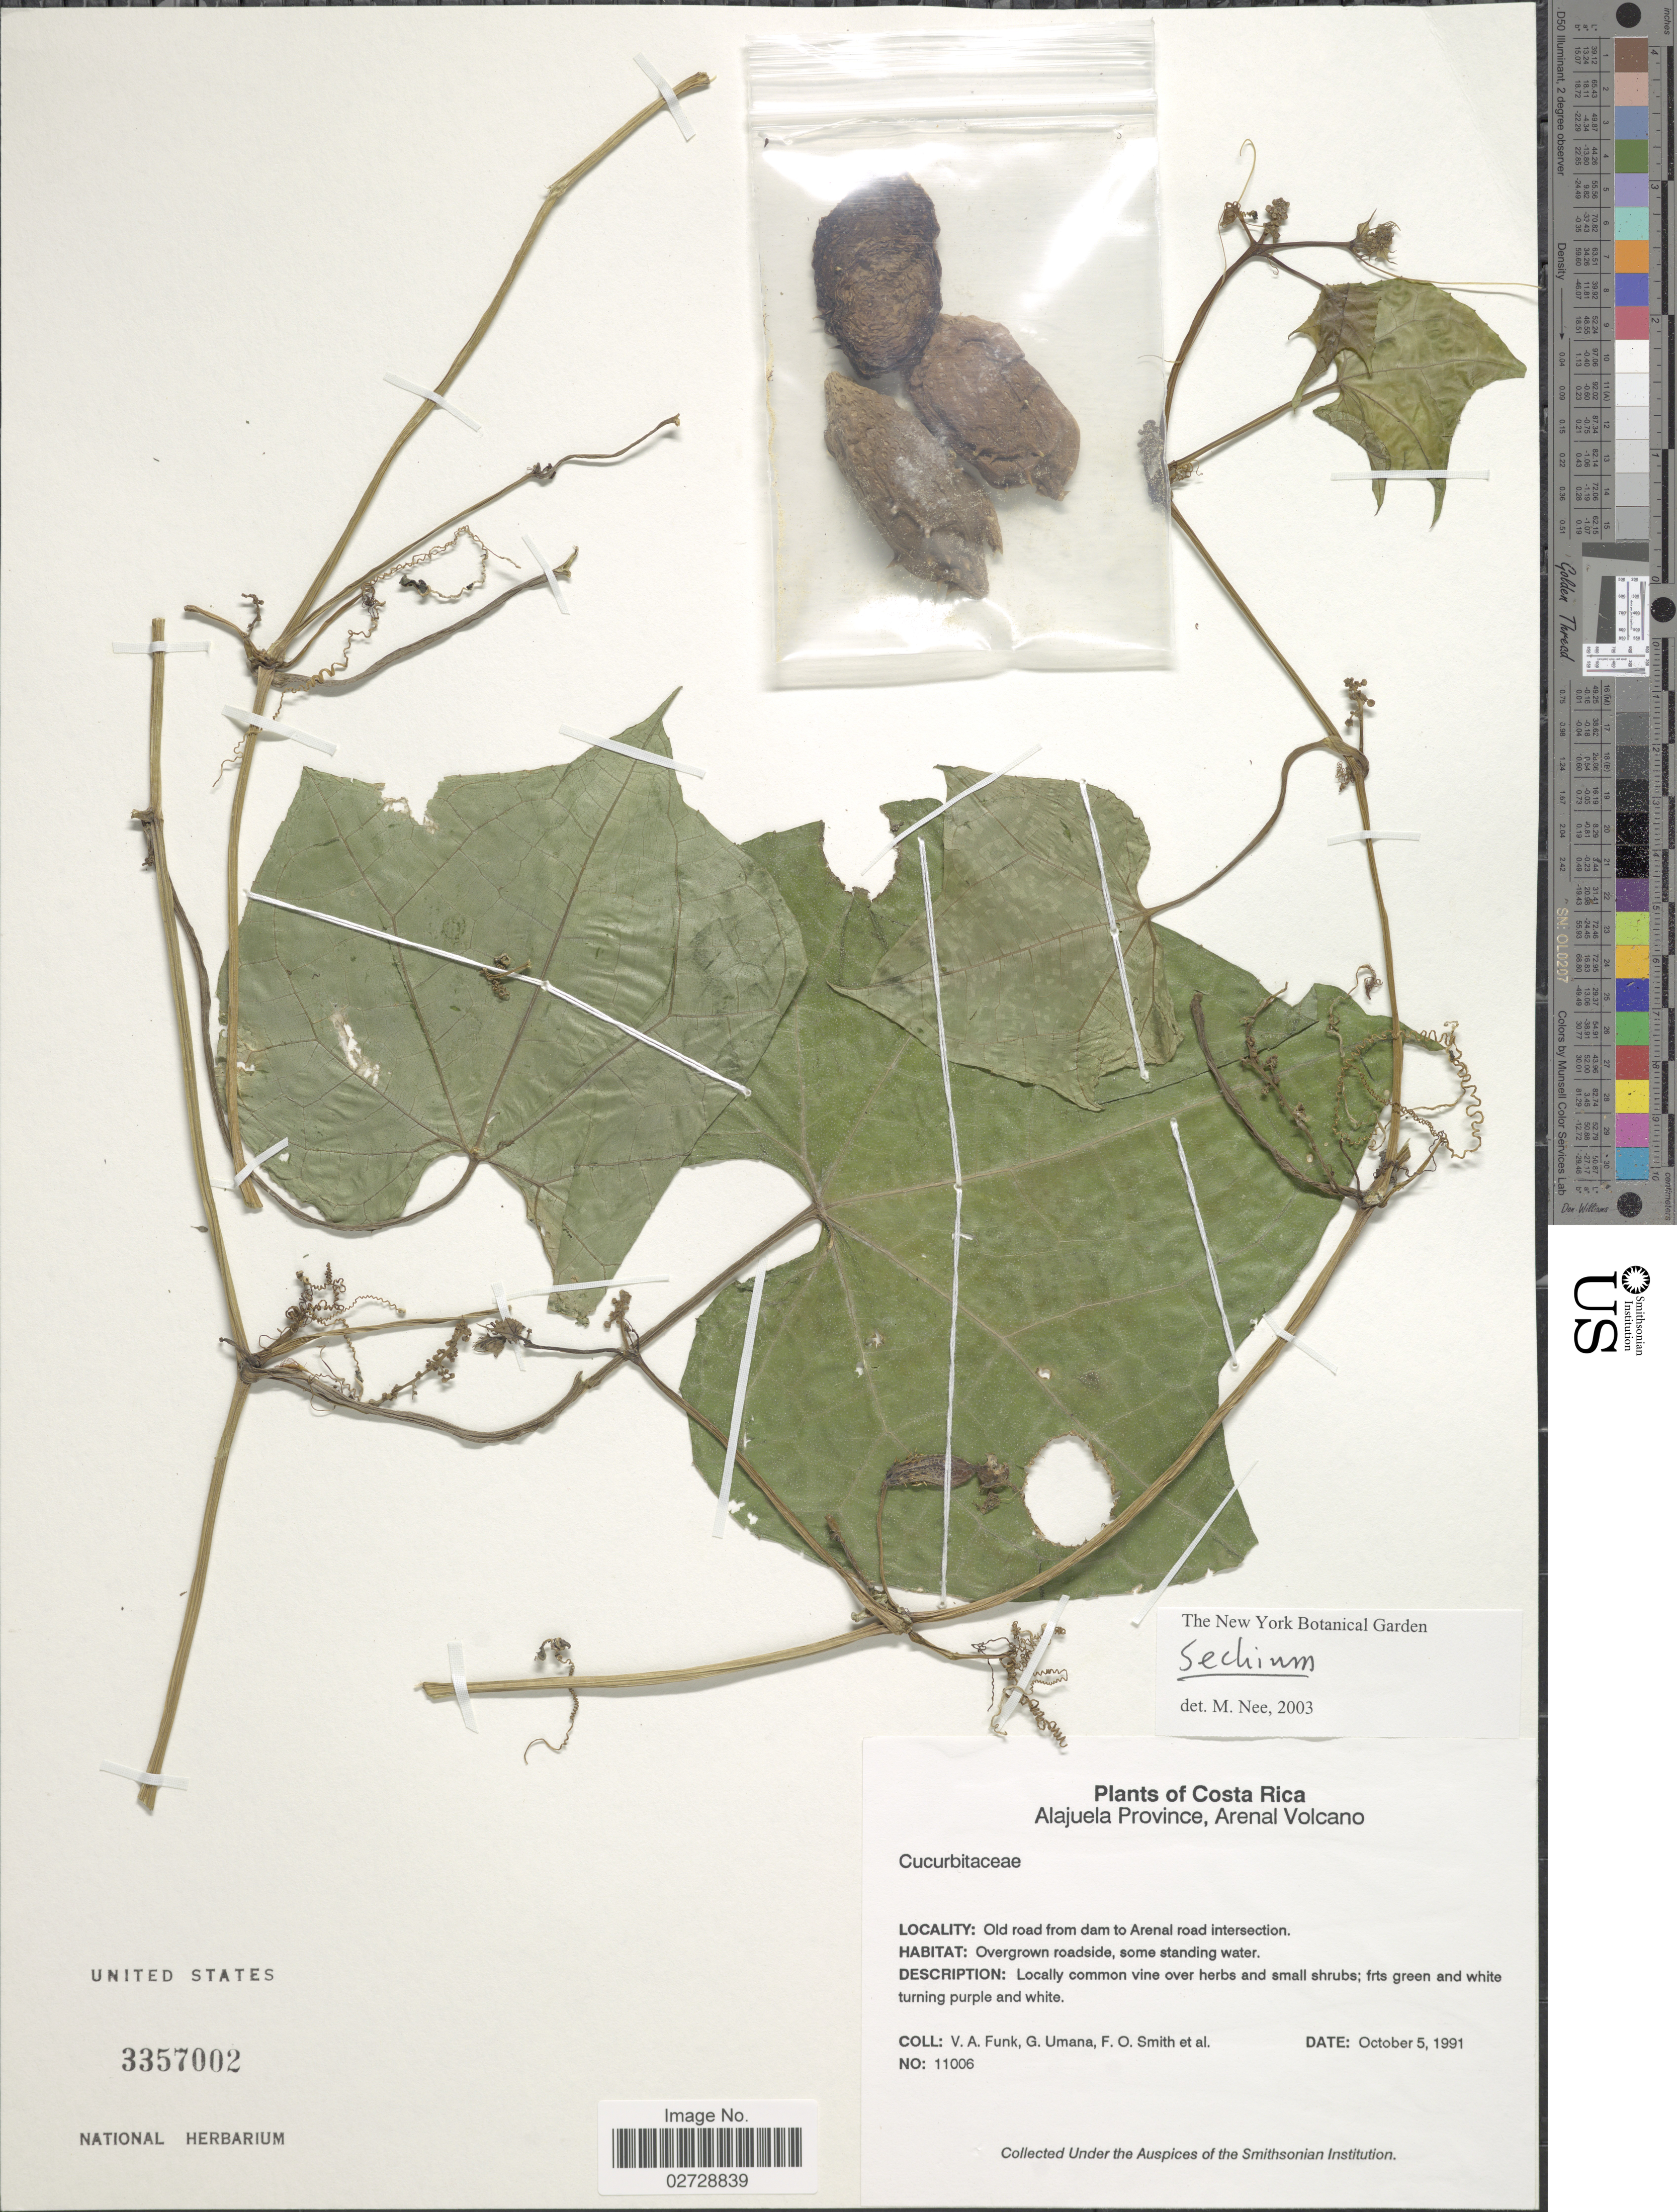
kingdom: Plantae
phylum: Tracheophyta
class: Magnoliopsida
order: Cucurbitales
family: Cucurbitaceae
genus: Sechium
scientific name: Sechium sp.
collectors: V. Funk, G. Umana, F. Smith & et al.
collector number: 11006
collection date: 1991-10-05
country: Costa Rica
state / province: Alajuela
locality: Arenal Volcano. Old road from dam to Arenal road intersection.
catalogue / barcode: US 3357002